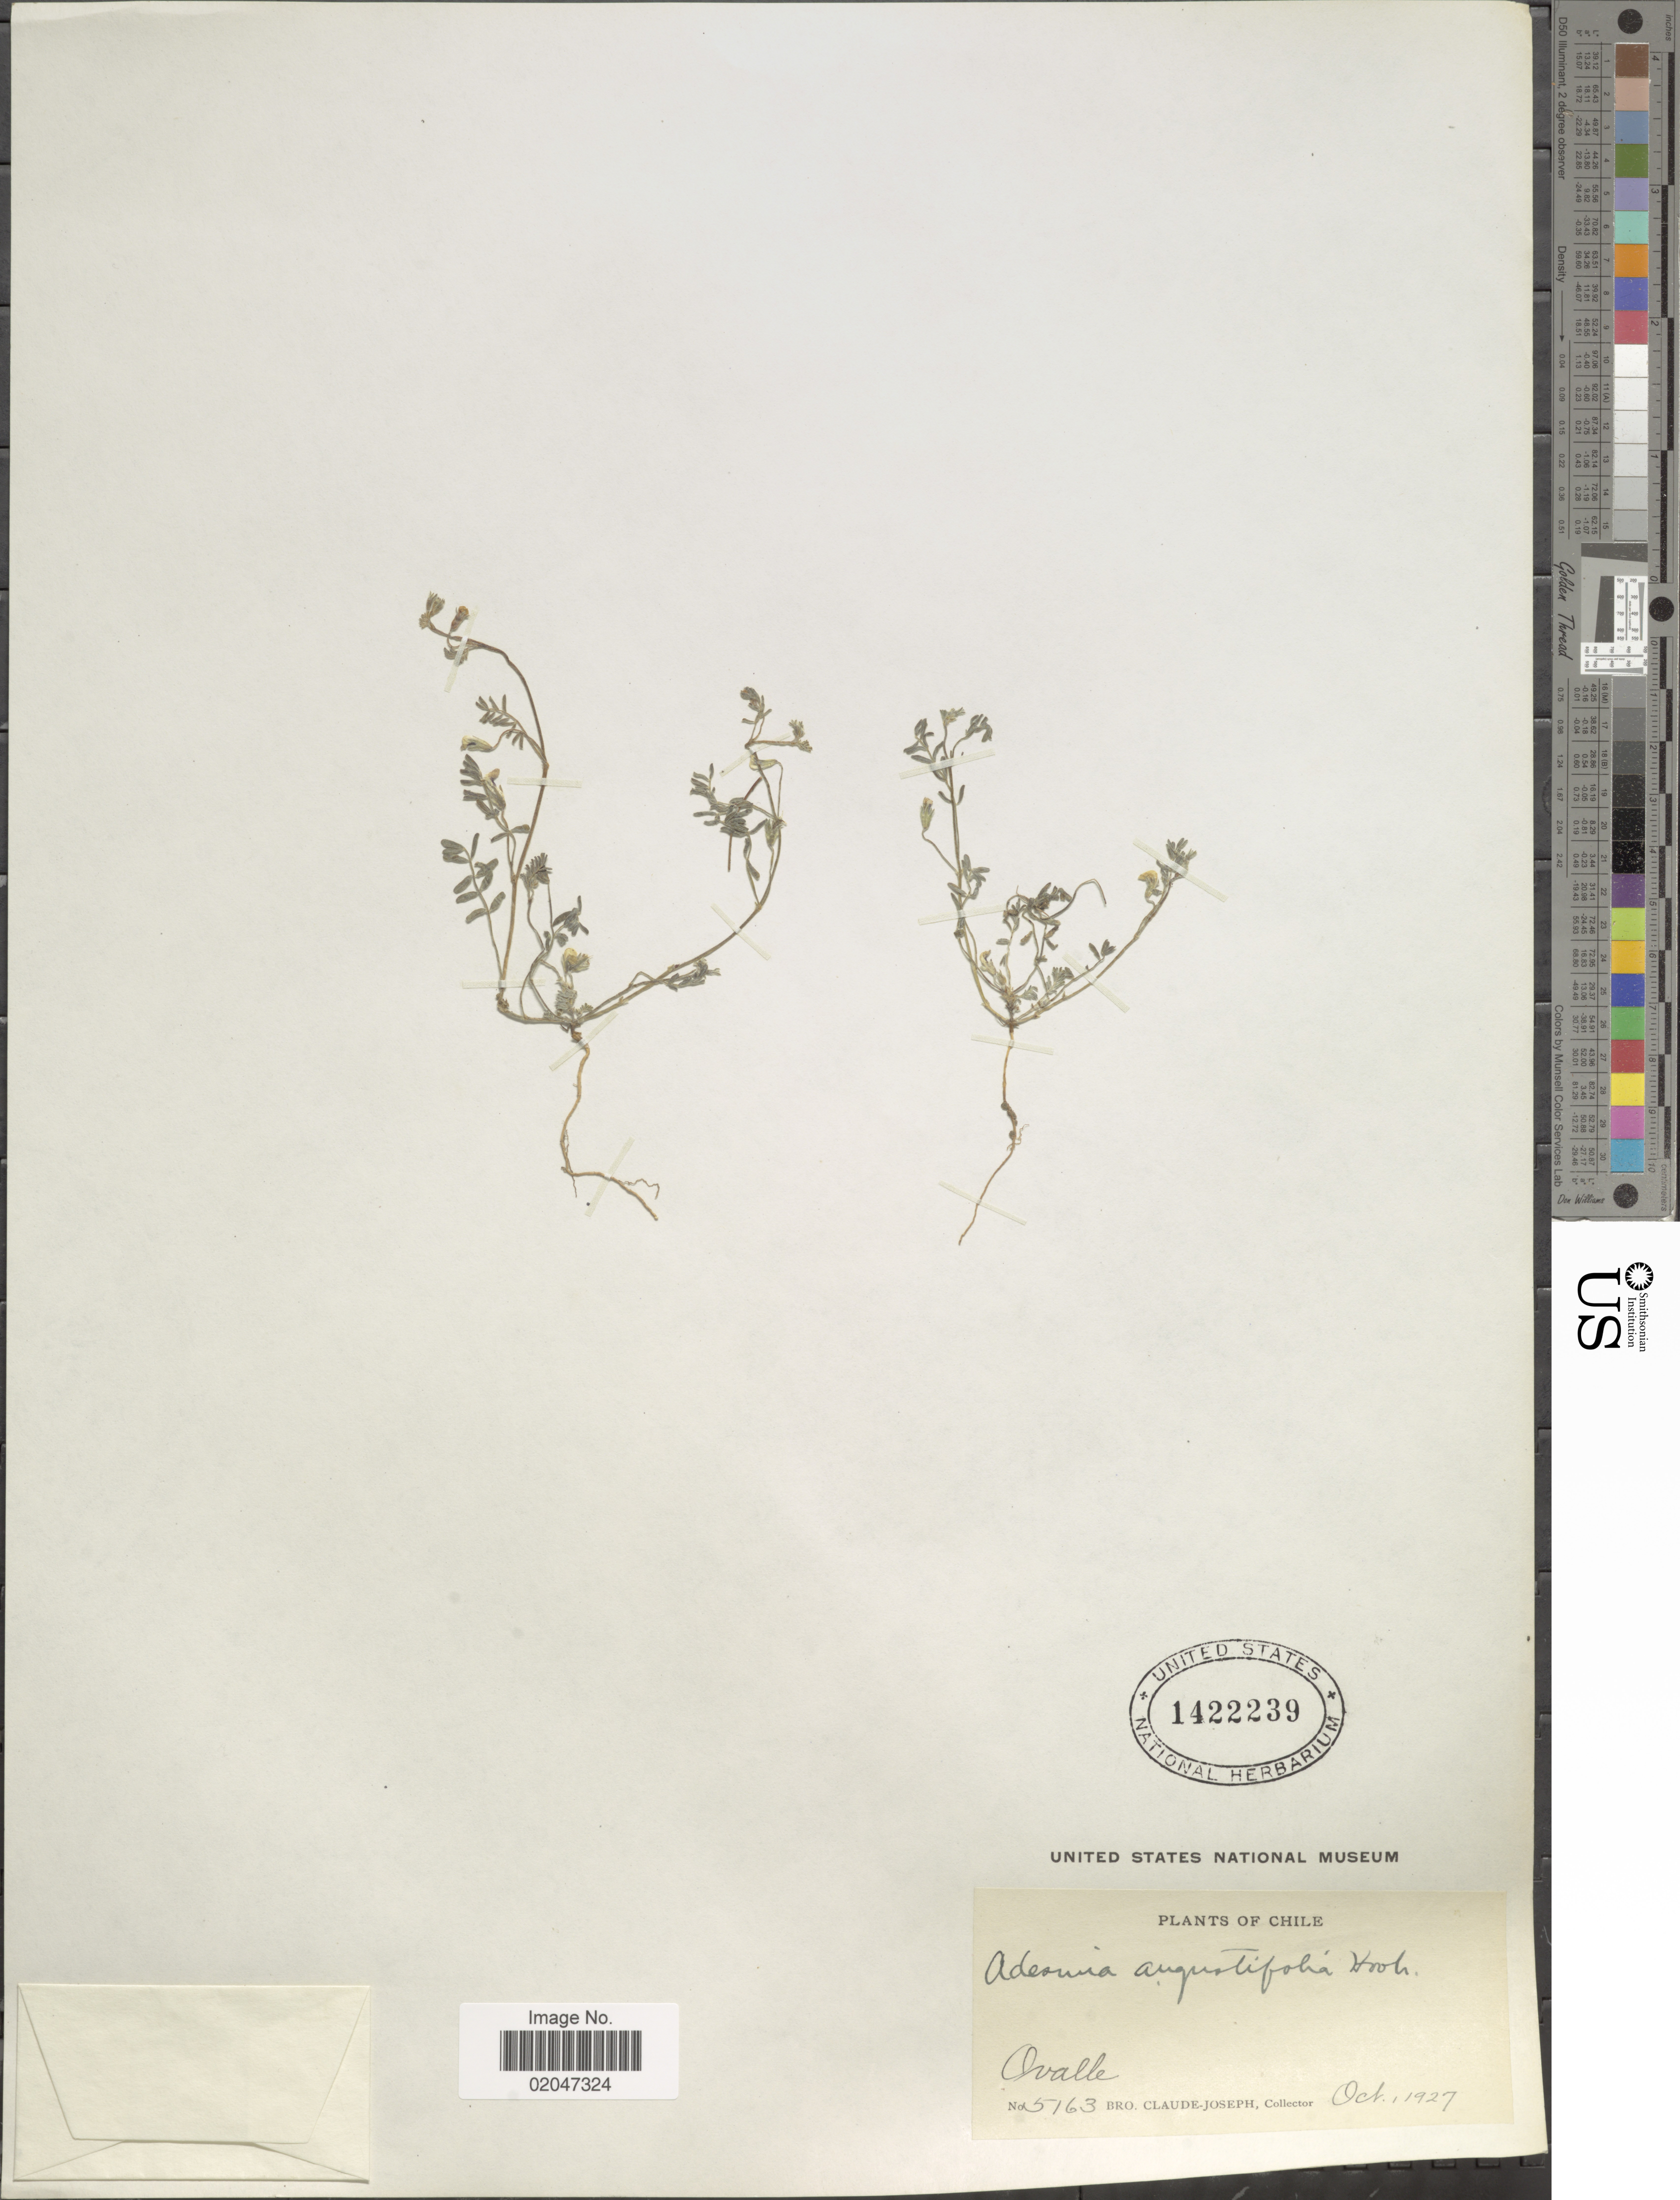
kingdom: Plantae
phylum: Tracheophyta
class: Magnoliopsida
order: Fabales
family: Fabaceae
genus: Adesmia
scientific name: Adesmia tenella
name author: Hook. & Arn.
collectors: Bro. Claude-Joseph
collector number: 5163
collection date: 1927-10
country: Chile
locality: Ovalle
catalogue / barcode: US 1422239